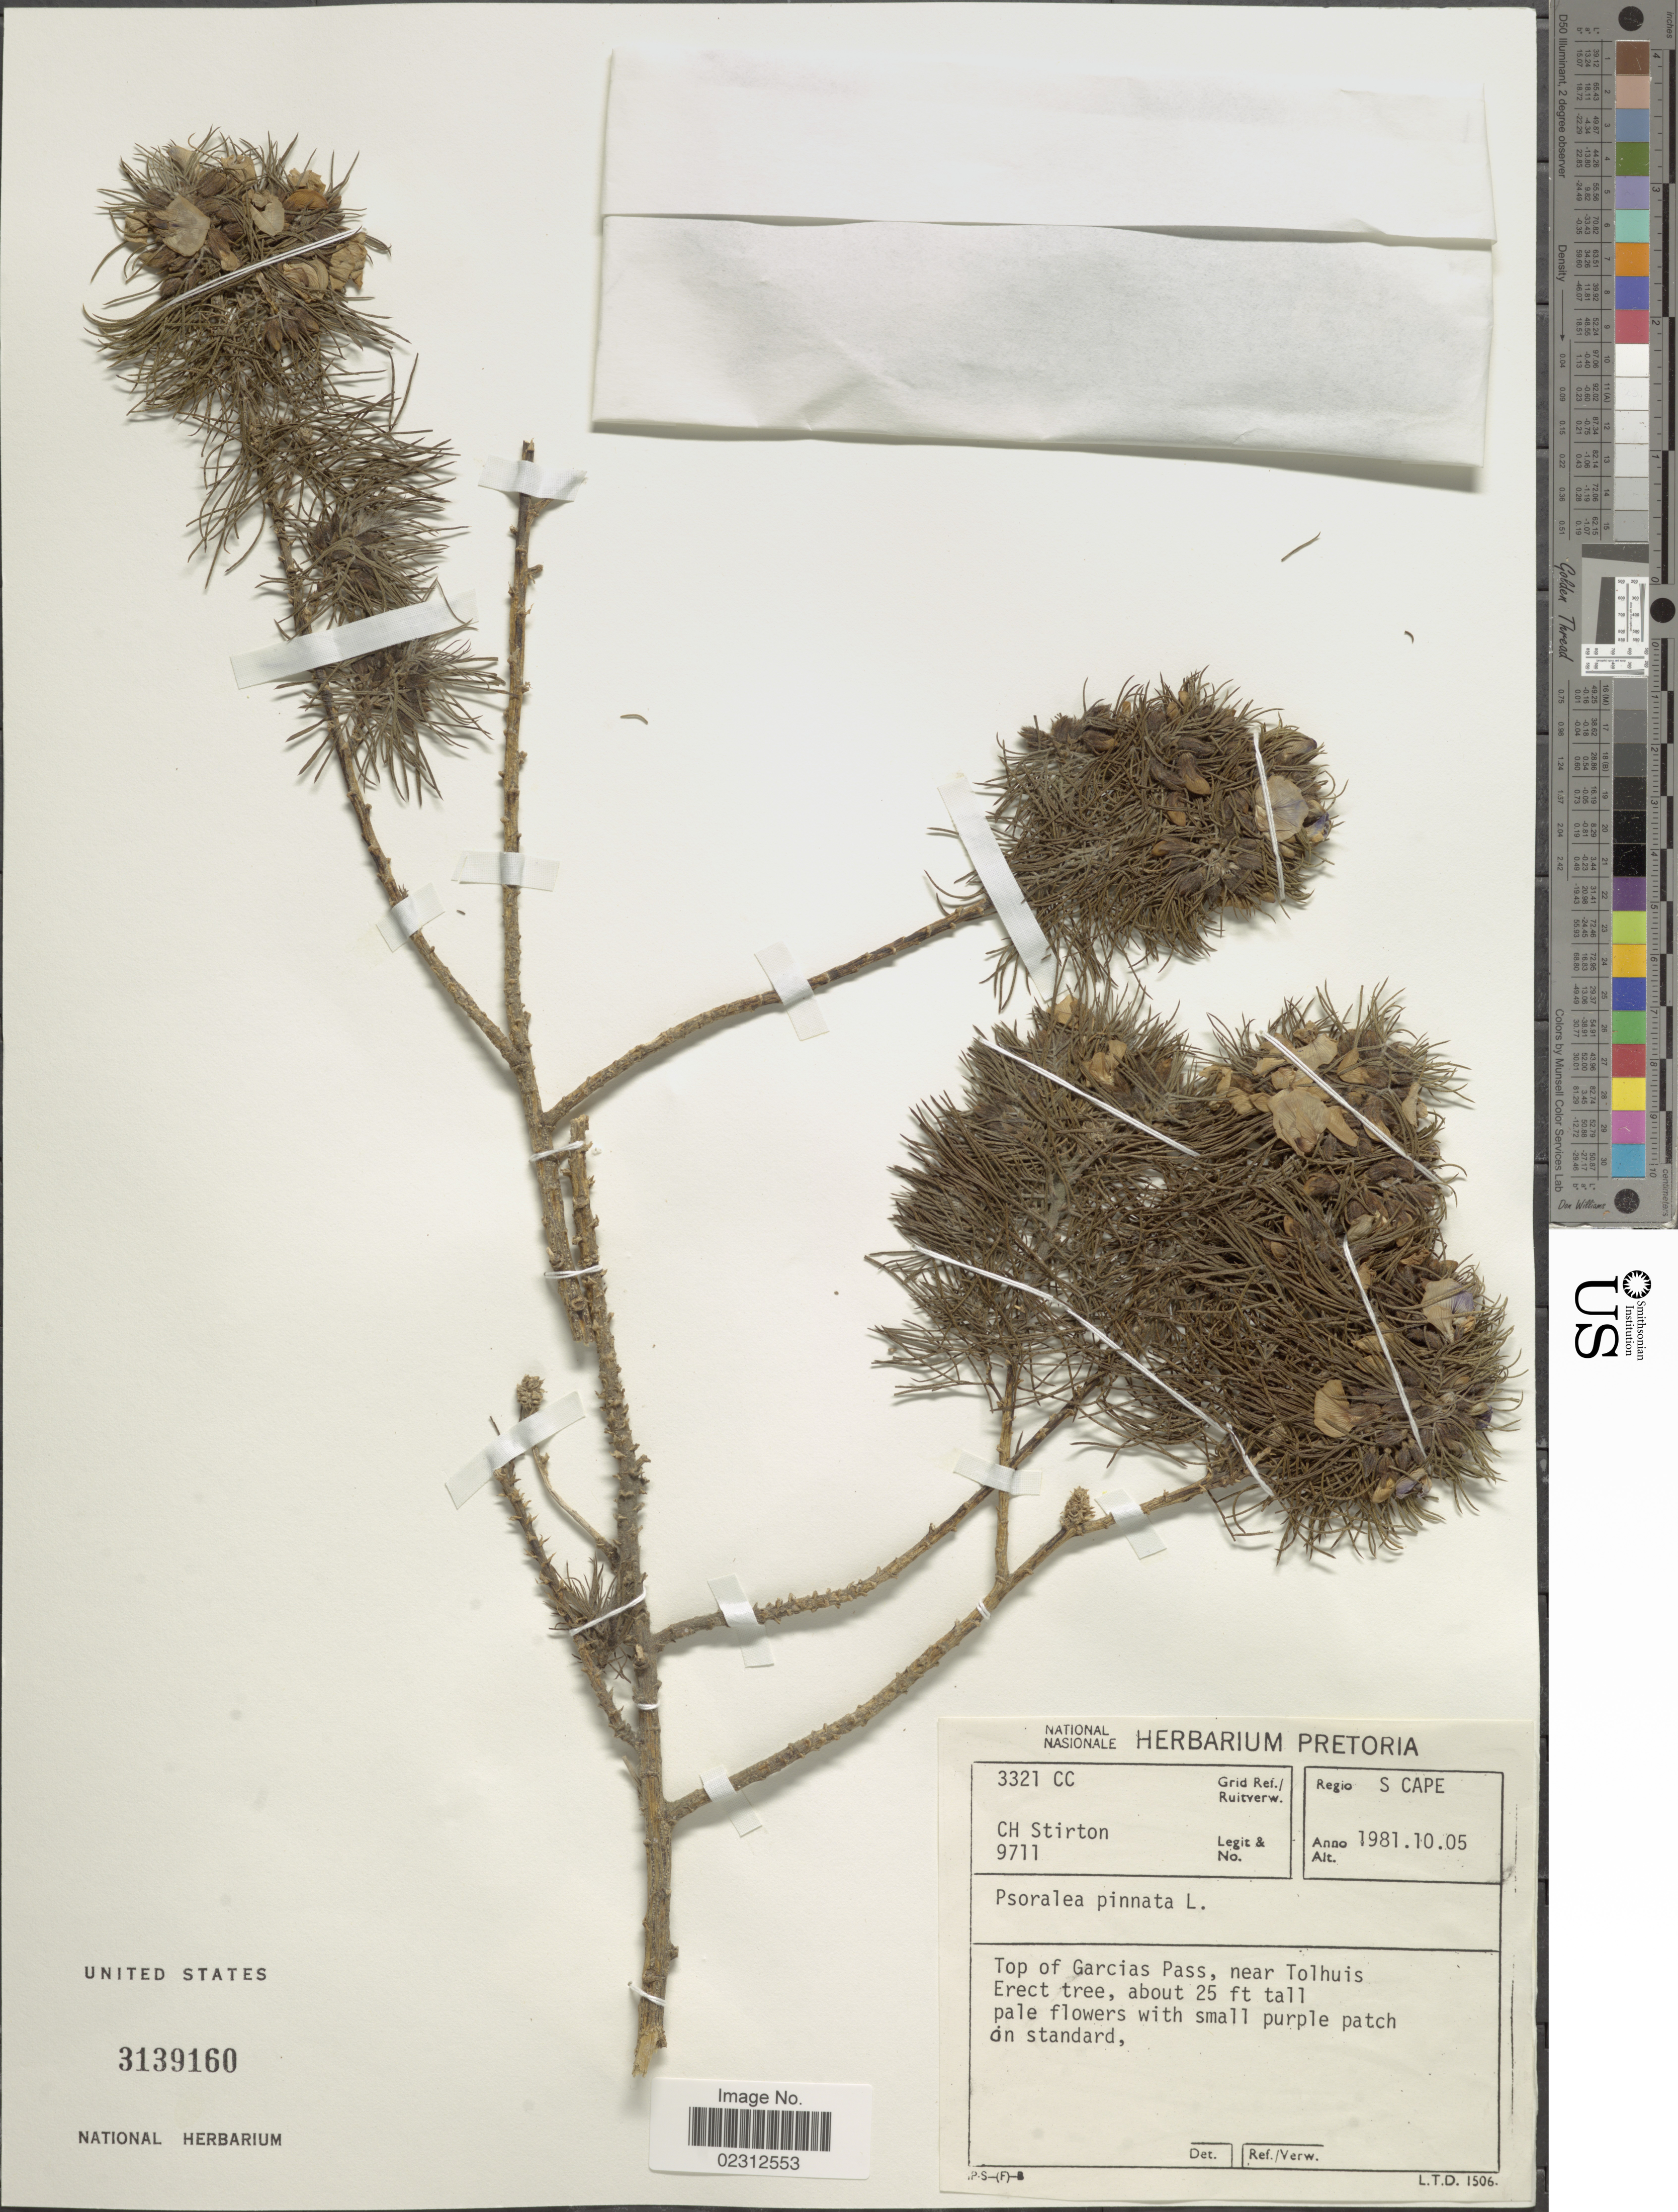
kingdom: Plantae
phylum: Tracheophyta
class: Magnoliopsida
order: Fabales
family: Fabaceae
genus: Psoralea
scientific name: Psoralea pinnata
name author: L.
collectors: C. H. Stirton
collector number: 9711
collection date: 1981-10-05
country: South Africa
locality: S Cape, Top of Garcias Pass, near Tolhuis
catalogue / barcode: US 3139160